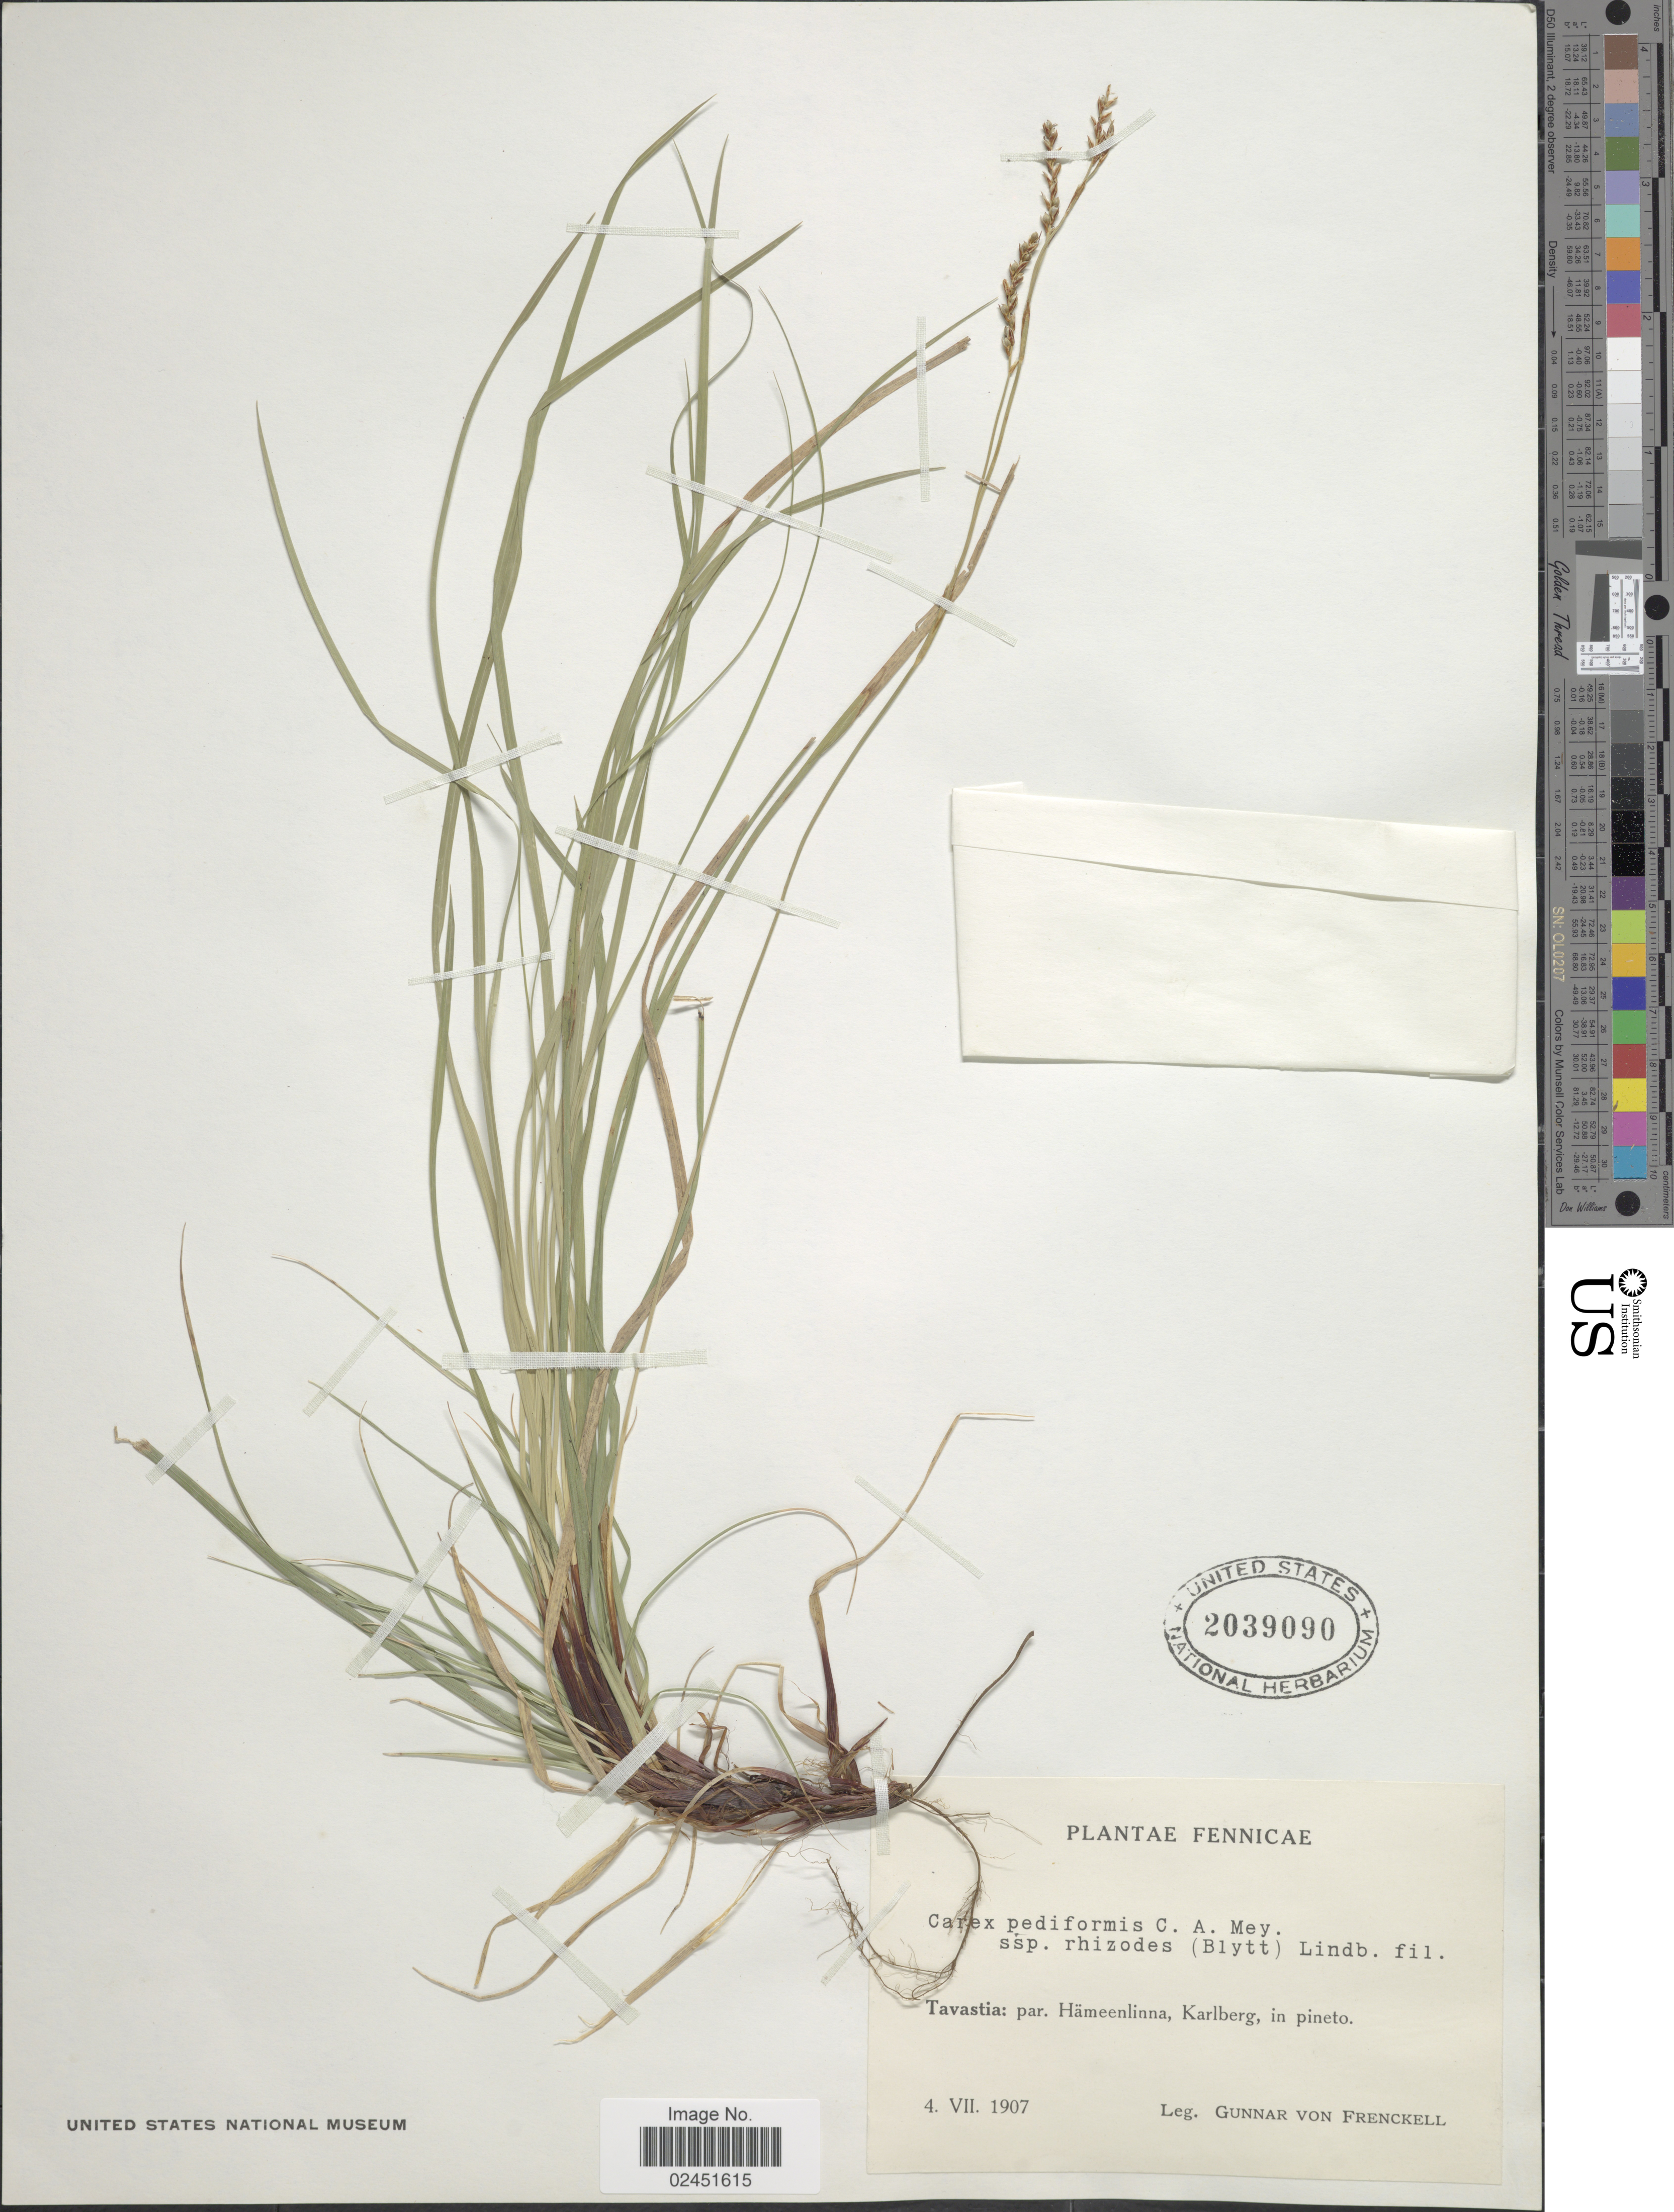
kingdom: Plantae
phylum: Tracheophyta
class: Liliopsida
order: Poales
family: Cyperaceae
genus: Carex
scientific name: Carex pediformis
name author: C.A. Mey.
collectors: G. Frenckell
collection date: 1907-07-04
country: Finland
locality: Tavastia: par. Hameenlinna, Karlberg, in pineto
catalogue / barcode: US 2039090